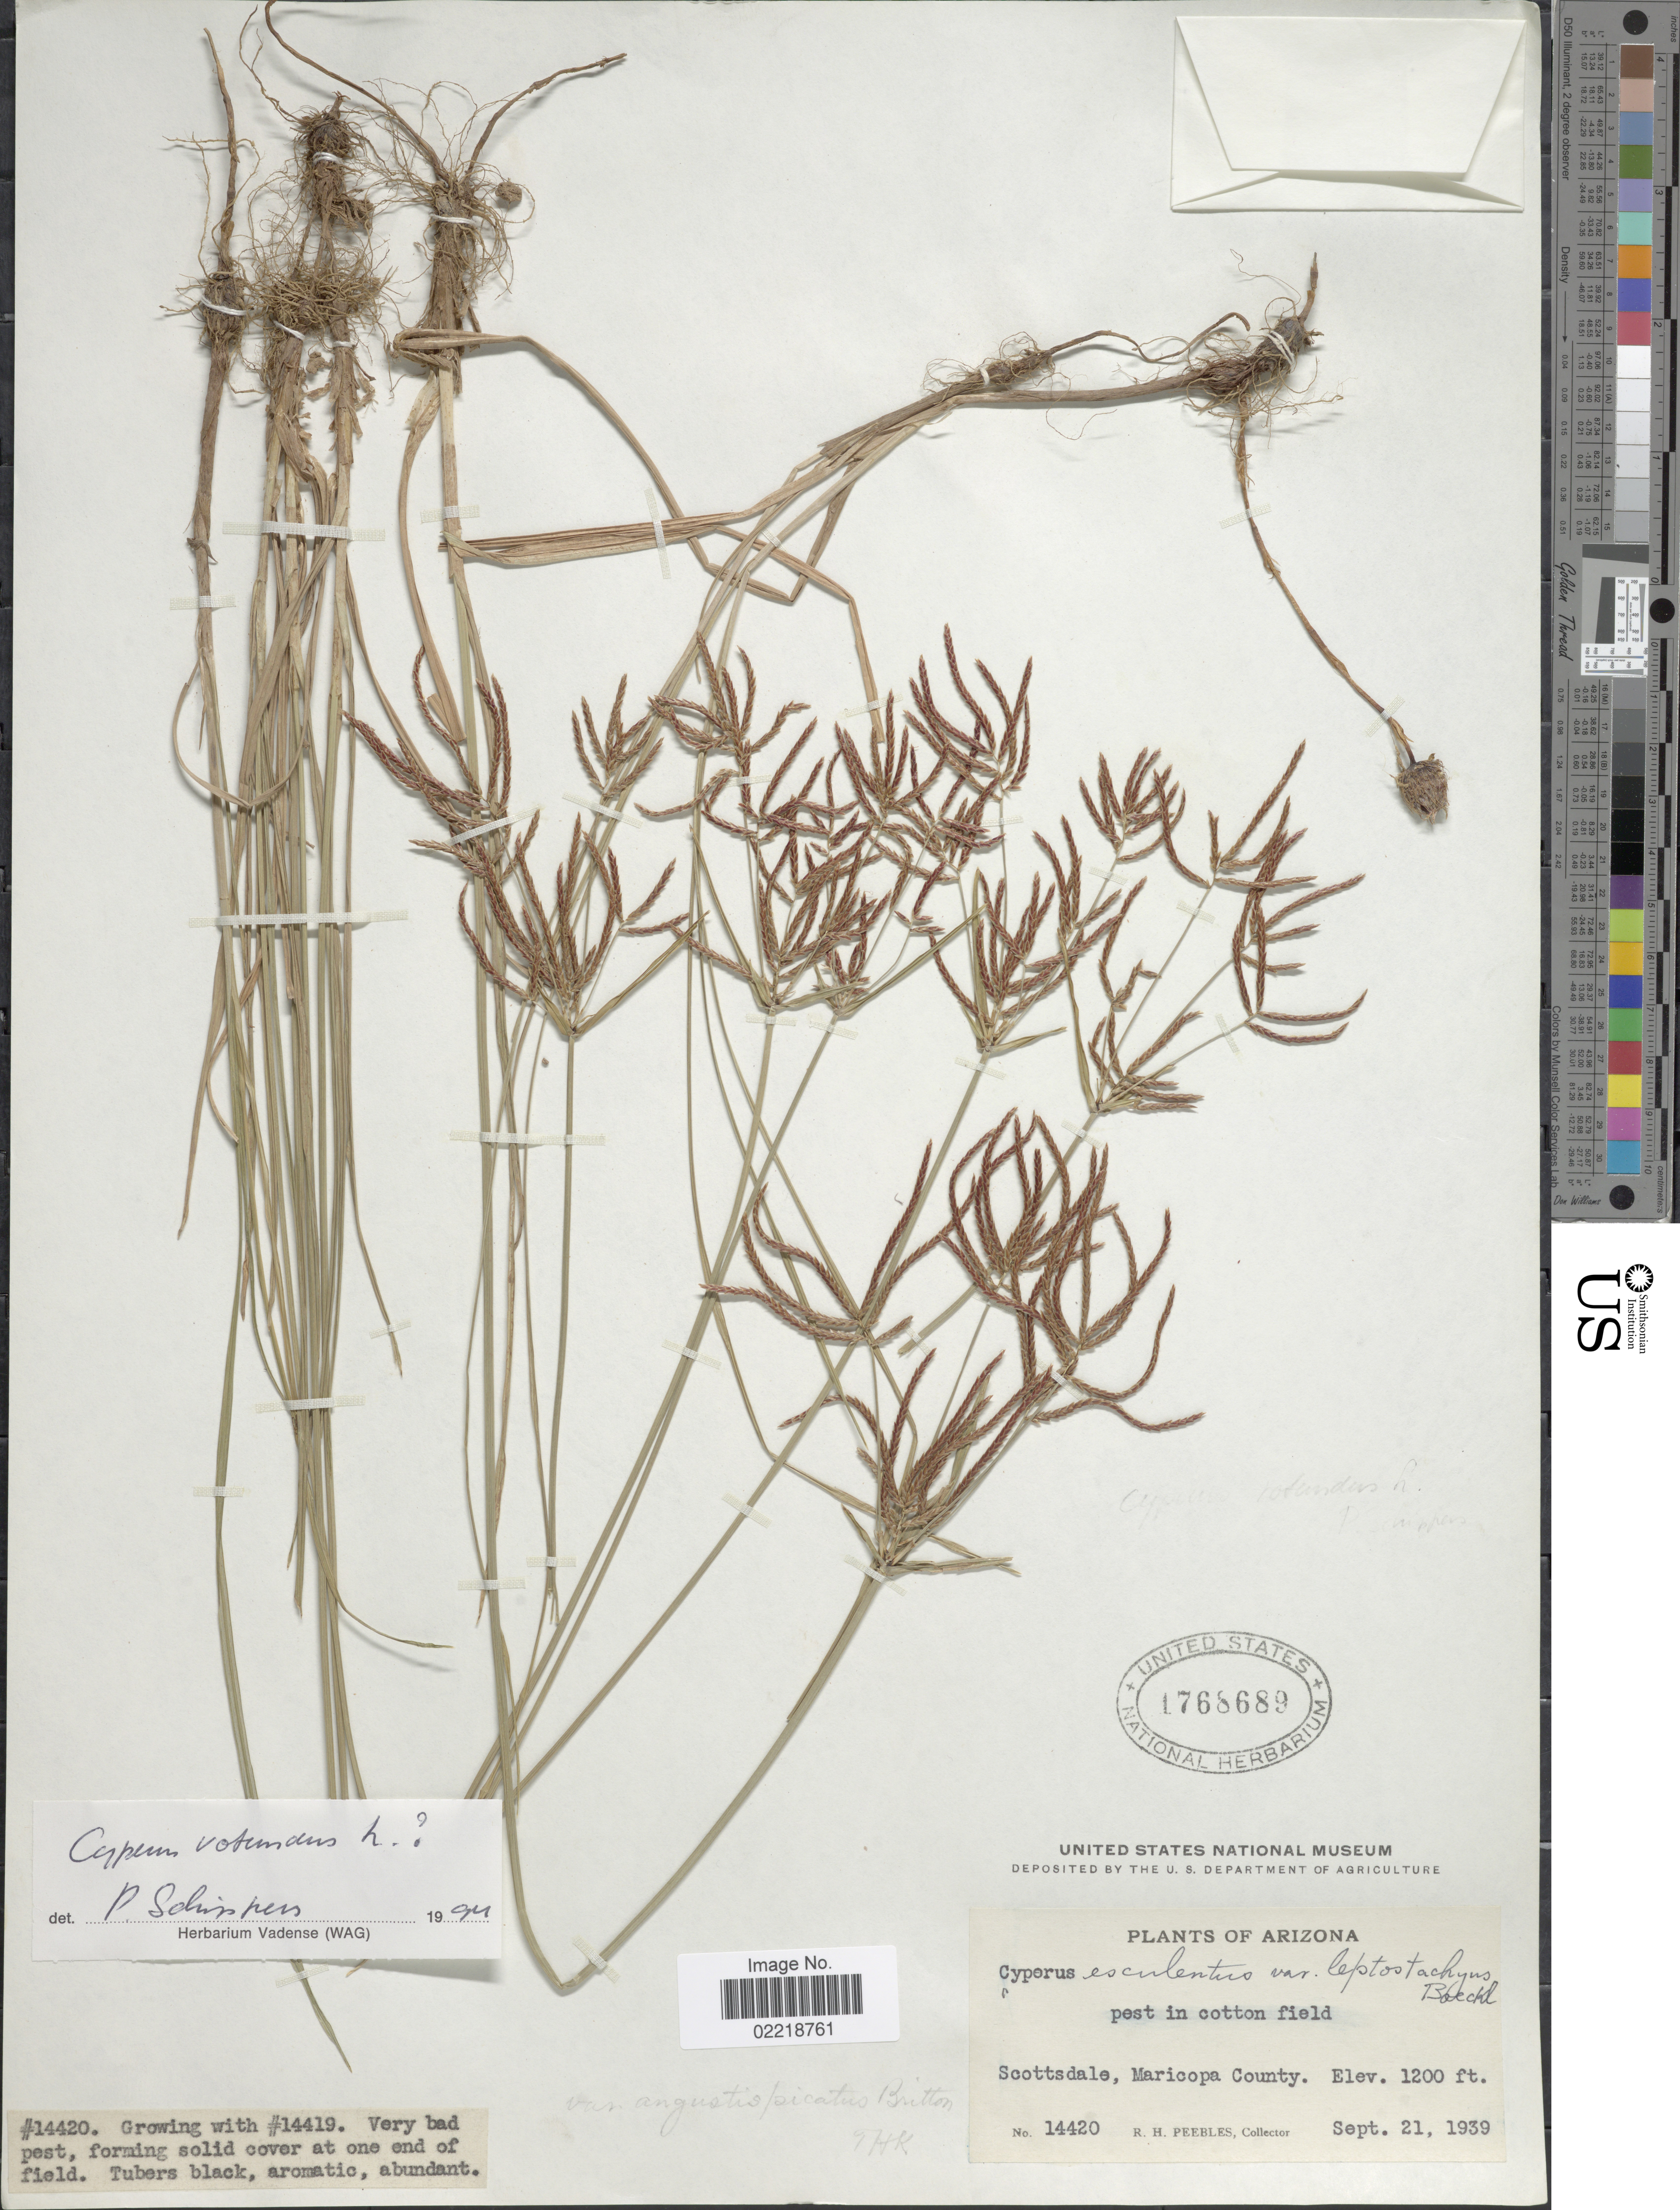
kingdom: Plantae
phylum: Tracheophyta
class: Liliopsida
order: Poales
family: Cyperaceae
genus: Cyperus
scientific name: Cyperus rotundus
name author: L.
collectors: R. H. Peebles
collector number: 14420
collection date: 1939-09-21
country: United States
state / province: Arizona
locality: Scottsdale, Maricopa County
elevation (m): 366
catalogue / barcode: US 1768689